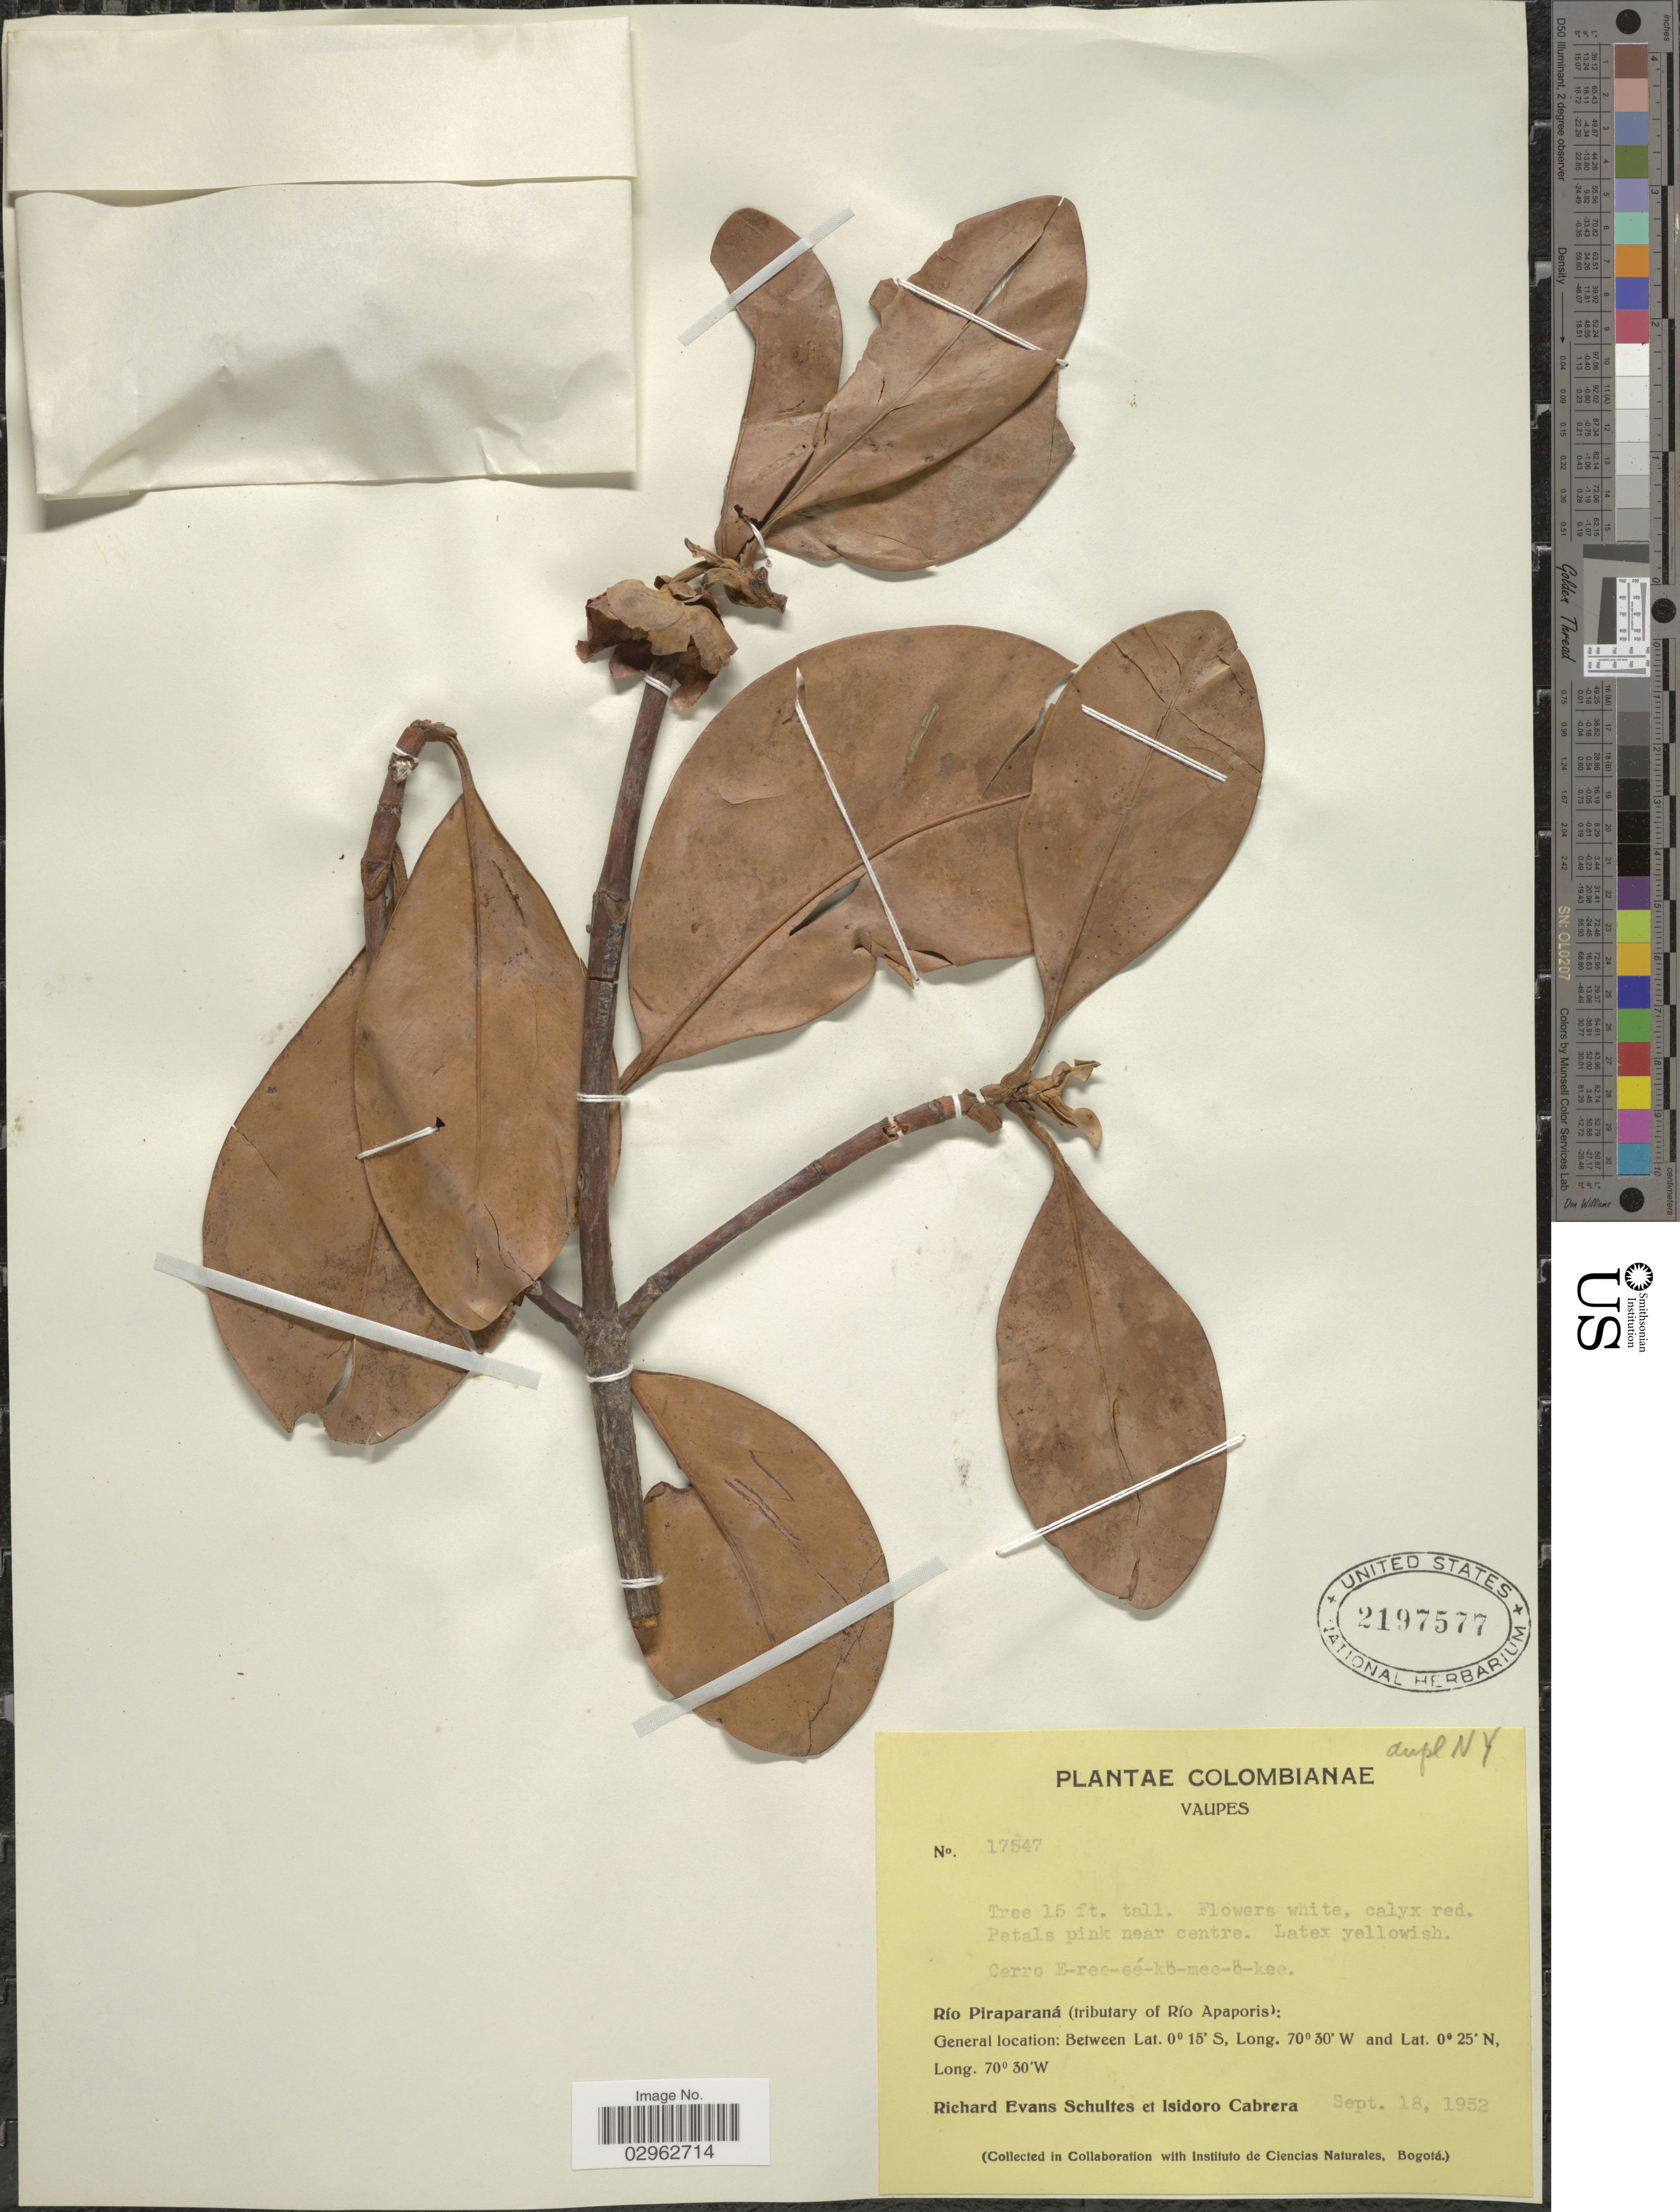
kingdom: Plantae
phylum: Tracheophyta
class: Magnoliopsida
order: Malpighiales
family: Clusiaceae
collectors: R. E. Schultes & I. Cabrera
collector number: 17547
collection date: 1952-09-18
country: Colombia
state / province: Vaupés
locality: Río Piraparaná (tributary of Río Apaporis), Cerro E-ree-eé-kö-mee-ö-kee.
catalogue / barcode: US 2197577